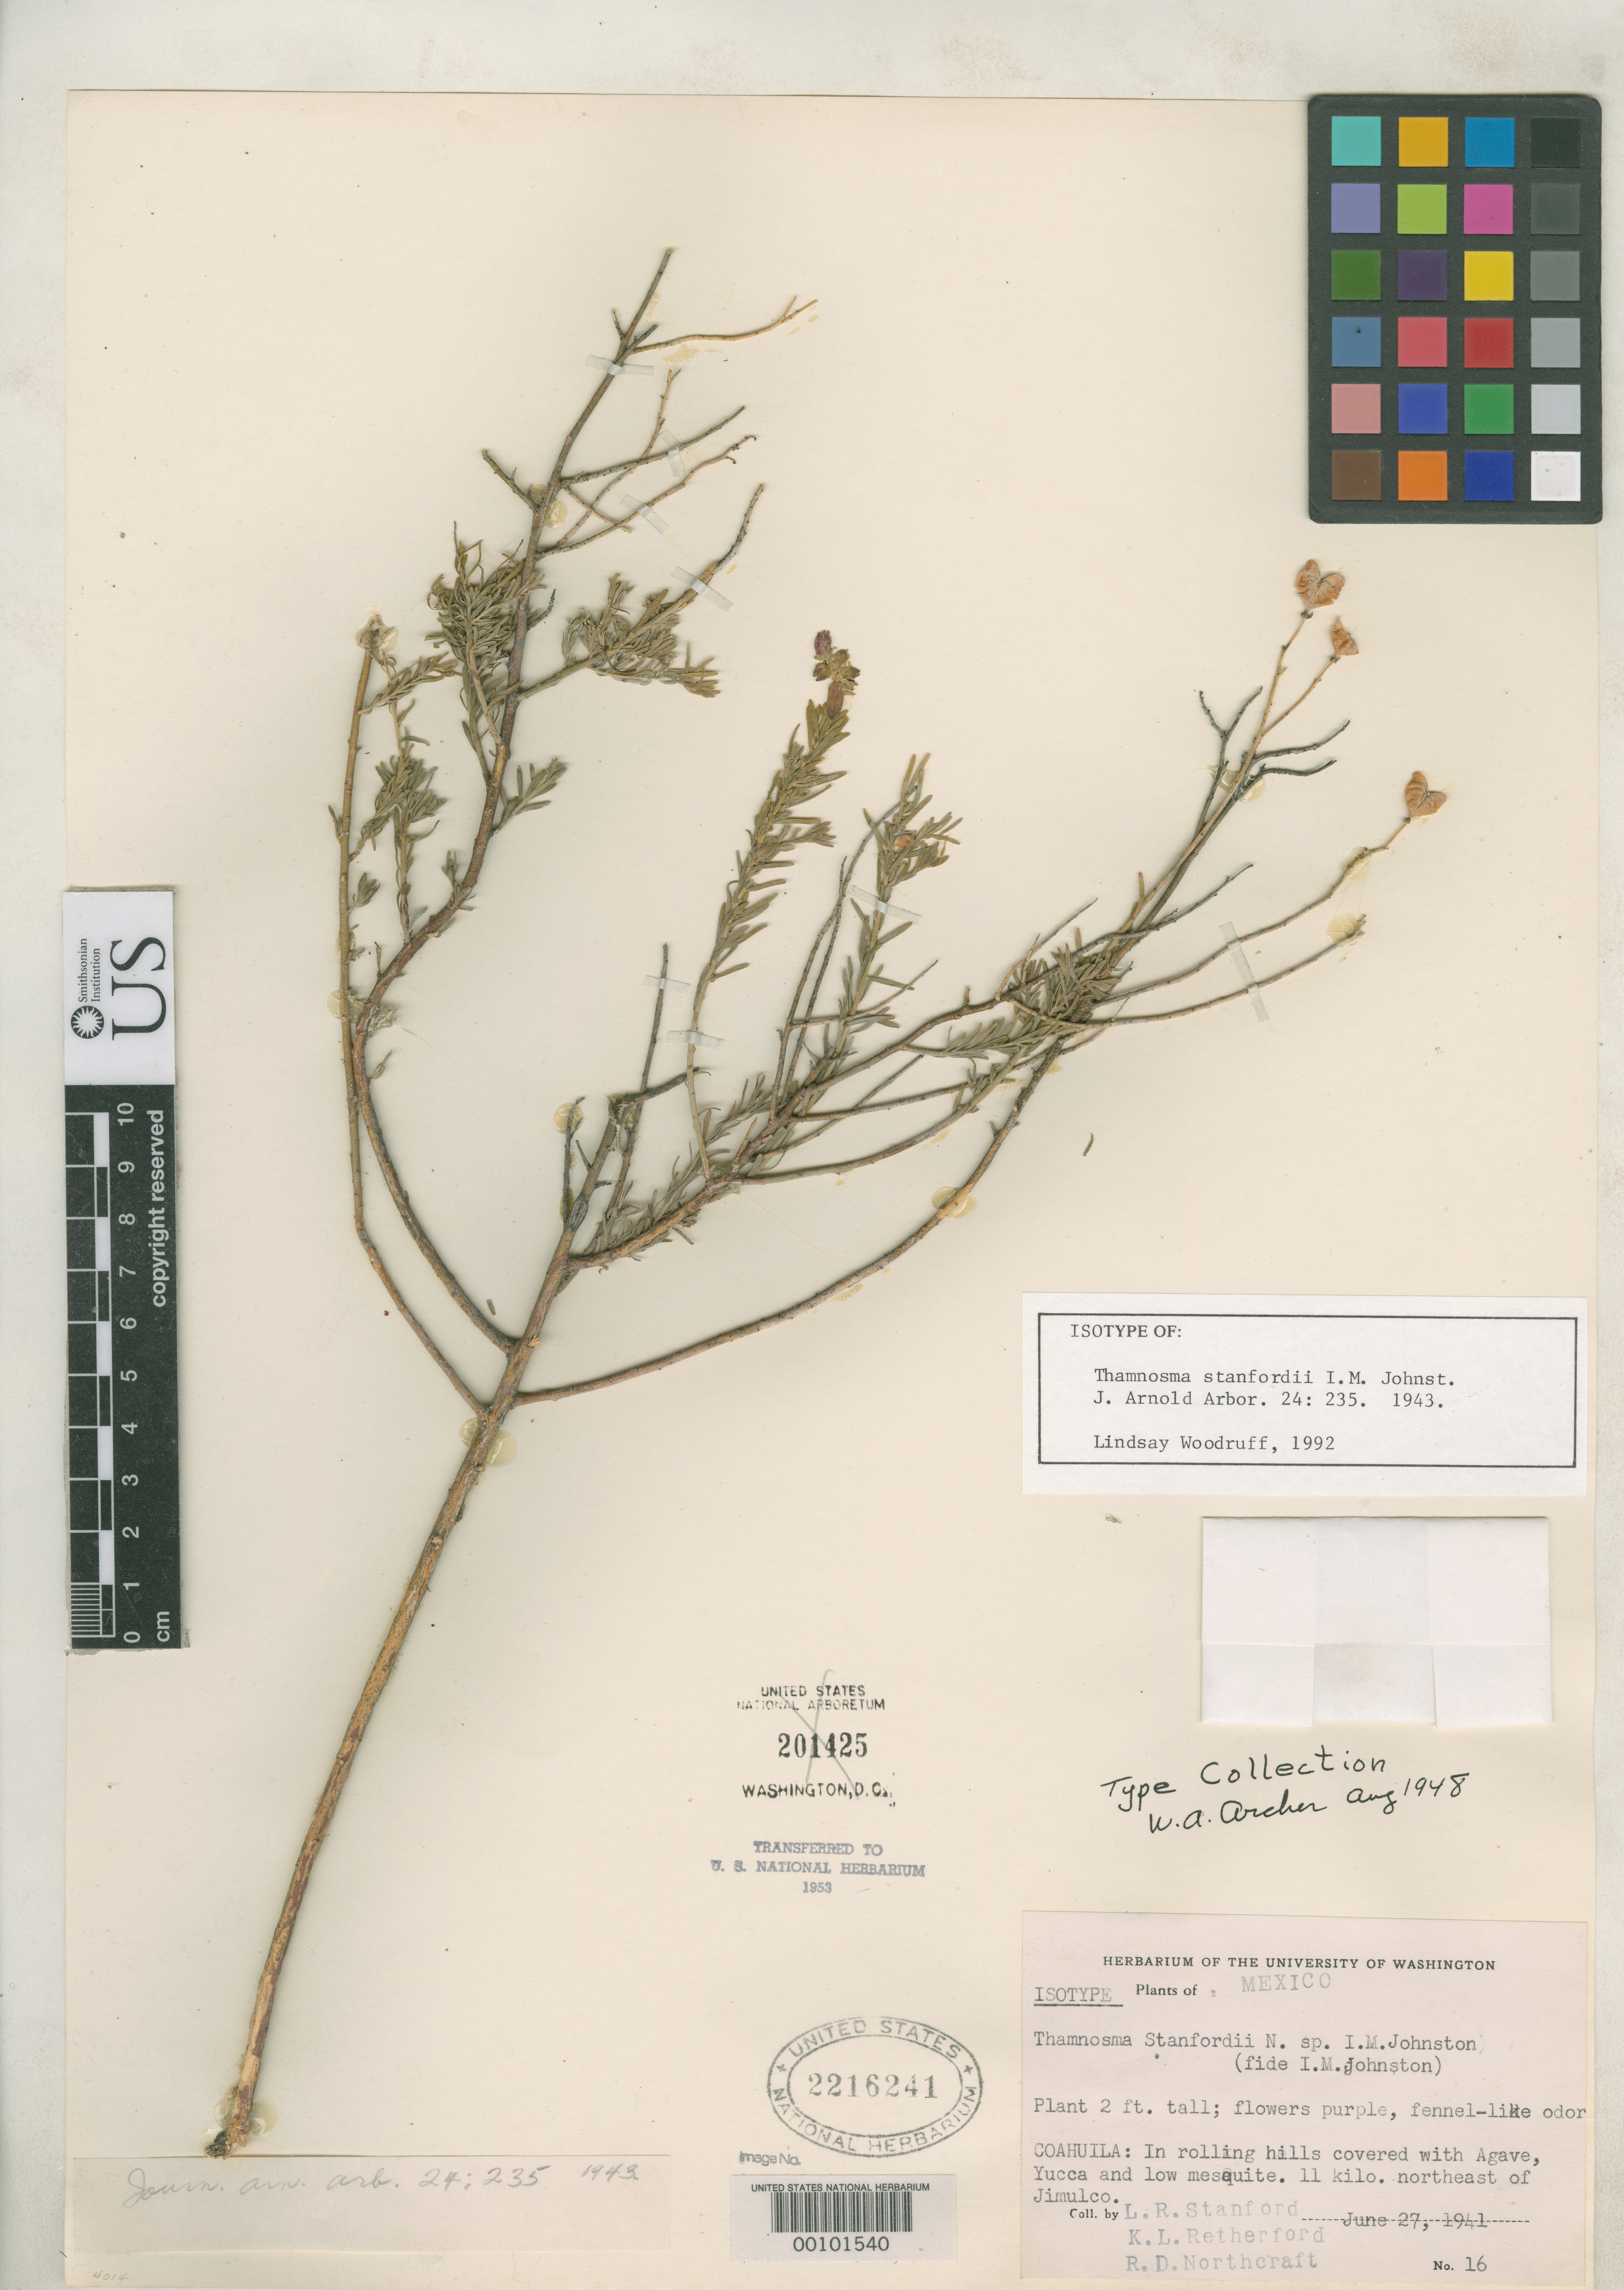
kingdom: Plantae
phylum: Tracheophyta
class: Magnoliopsida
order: Sapindales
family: Rutaceae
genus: Thamnosma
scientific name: Thamnosma stanfordii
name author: I.M. Johnst.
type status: Isotype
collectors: L. R. Stanford, K. Retherford & R. Northcraft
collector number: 16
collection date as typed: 27 Jun 1941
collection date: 1941-06-27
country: Mexico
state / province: Coahuila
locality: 11 km NE of Jimulco, Sierra de Jimulco.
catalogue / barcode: US 2216241